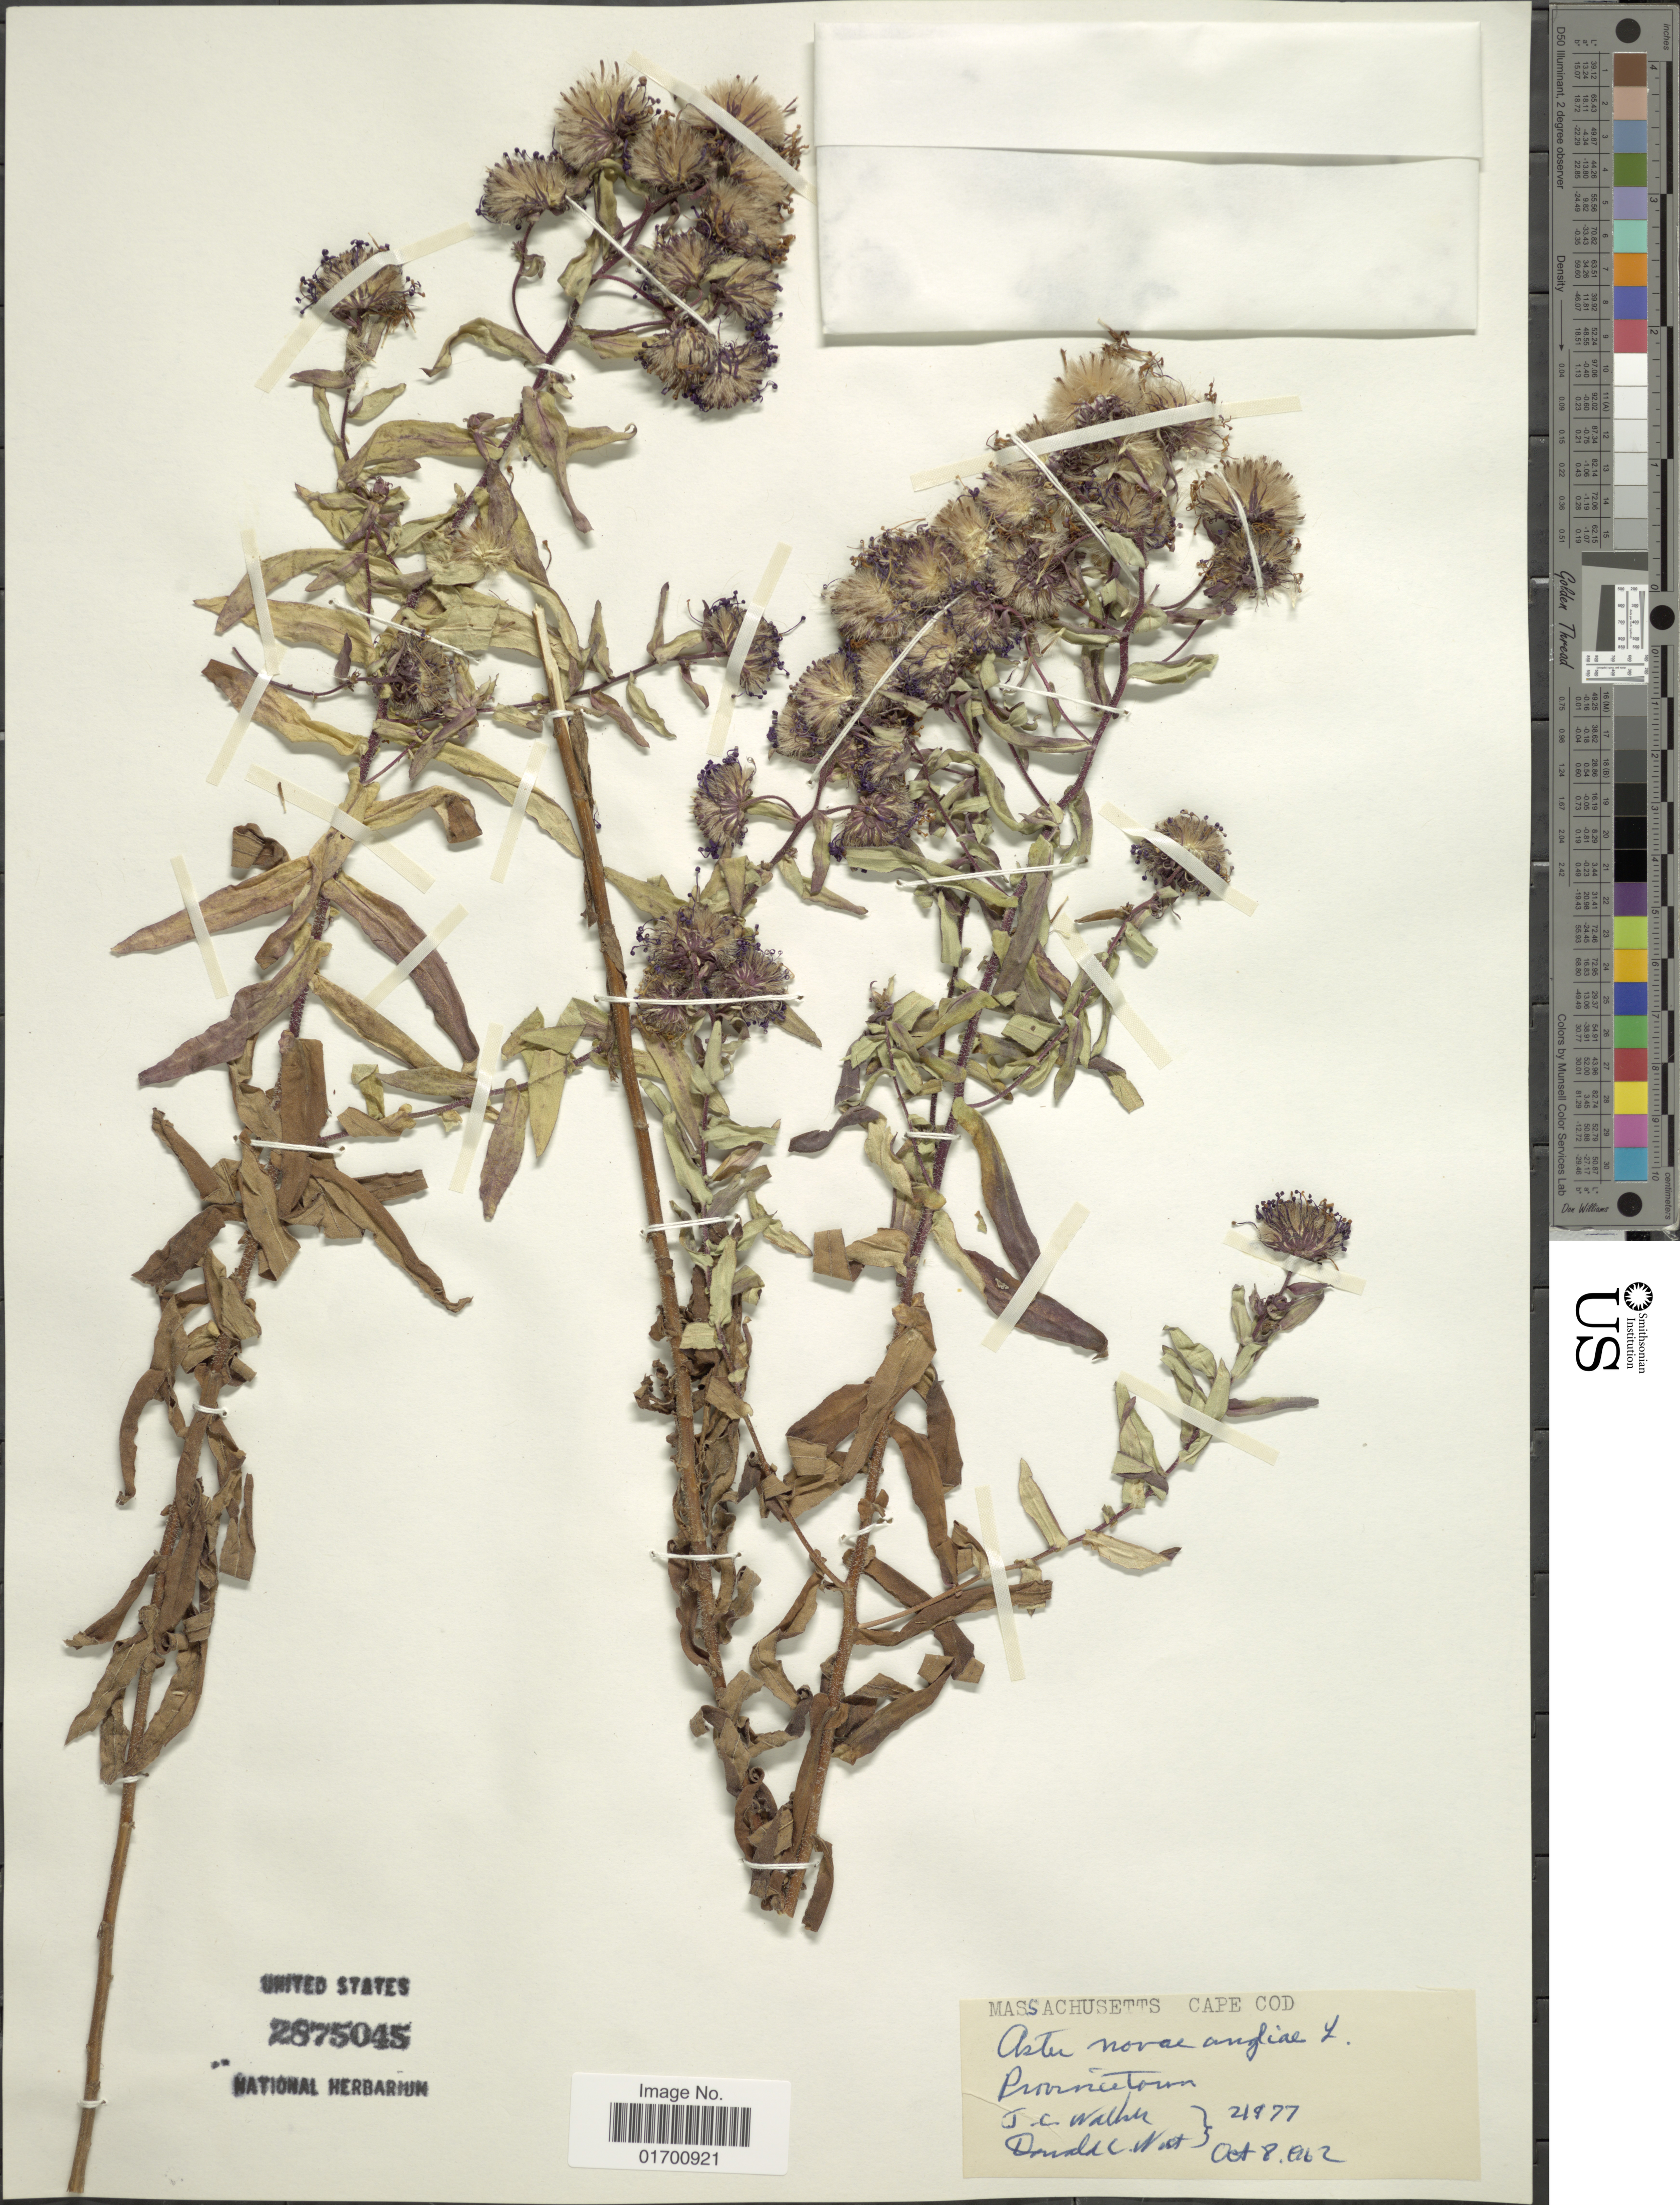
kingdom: Plantae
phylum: Tracheophyta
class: Magnoliopsida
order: Asterales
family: Asteraceae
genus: Symphyotrichum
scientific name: Symphyotrichum novae-angliae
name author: (L.) G.L. Nesom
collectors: J. Walker & D. West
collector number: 21877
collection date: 1962-10-08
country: United States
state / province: Massachusetts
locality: Cape Cod, Provincetown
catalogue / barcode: US 2875045